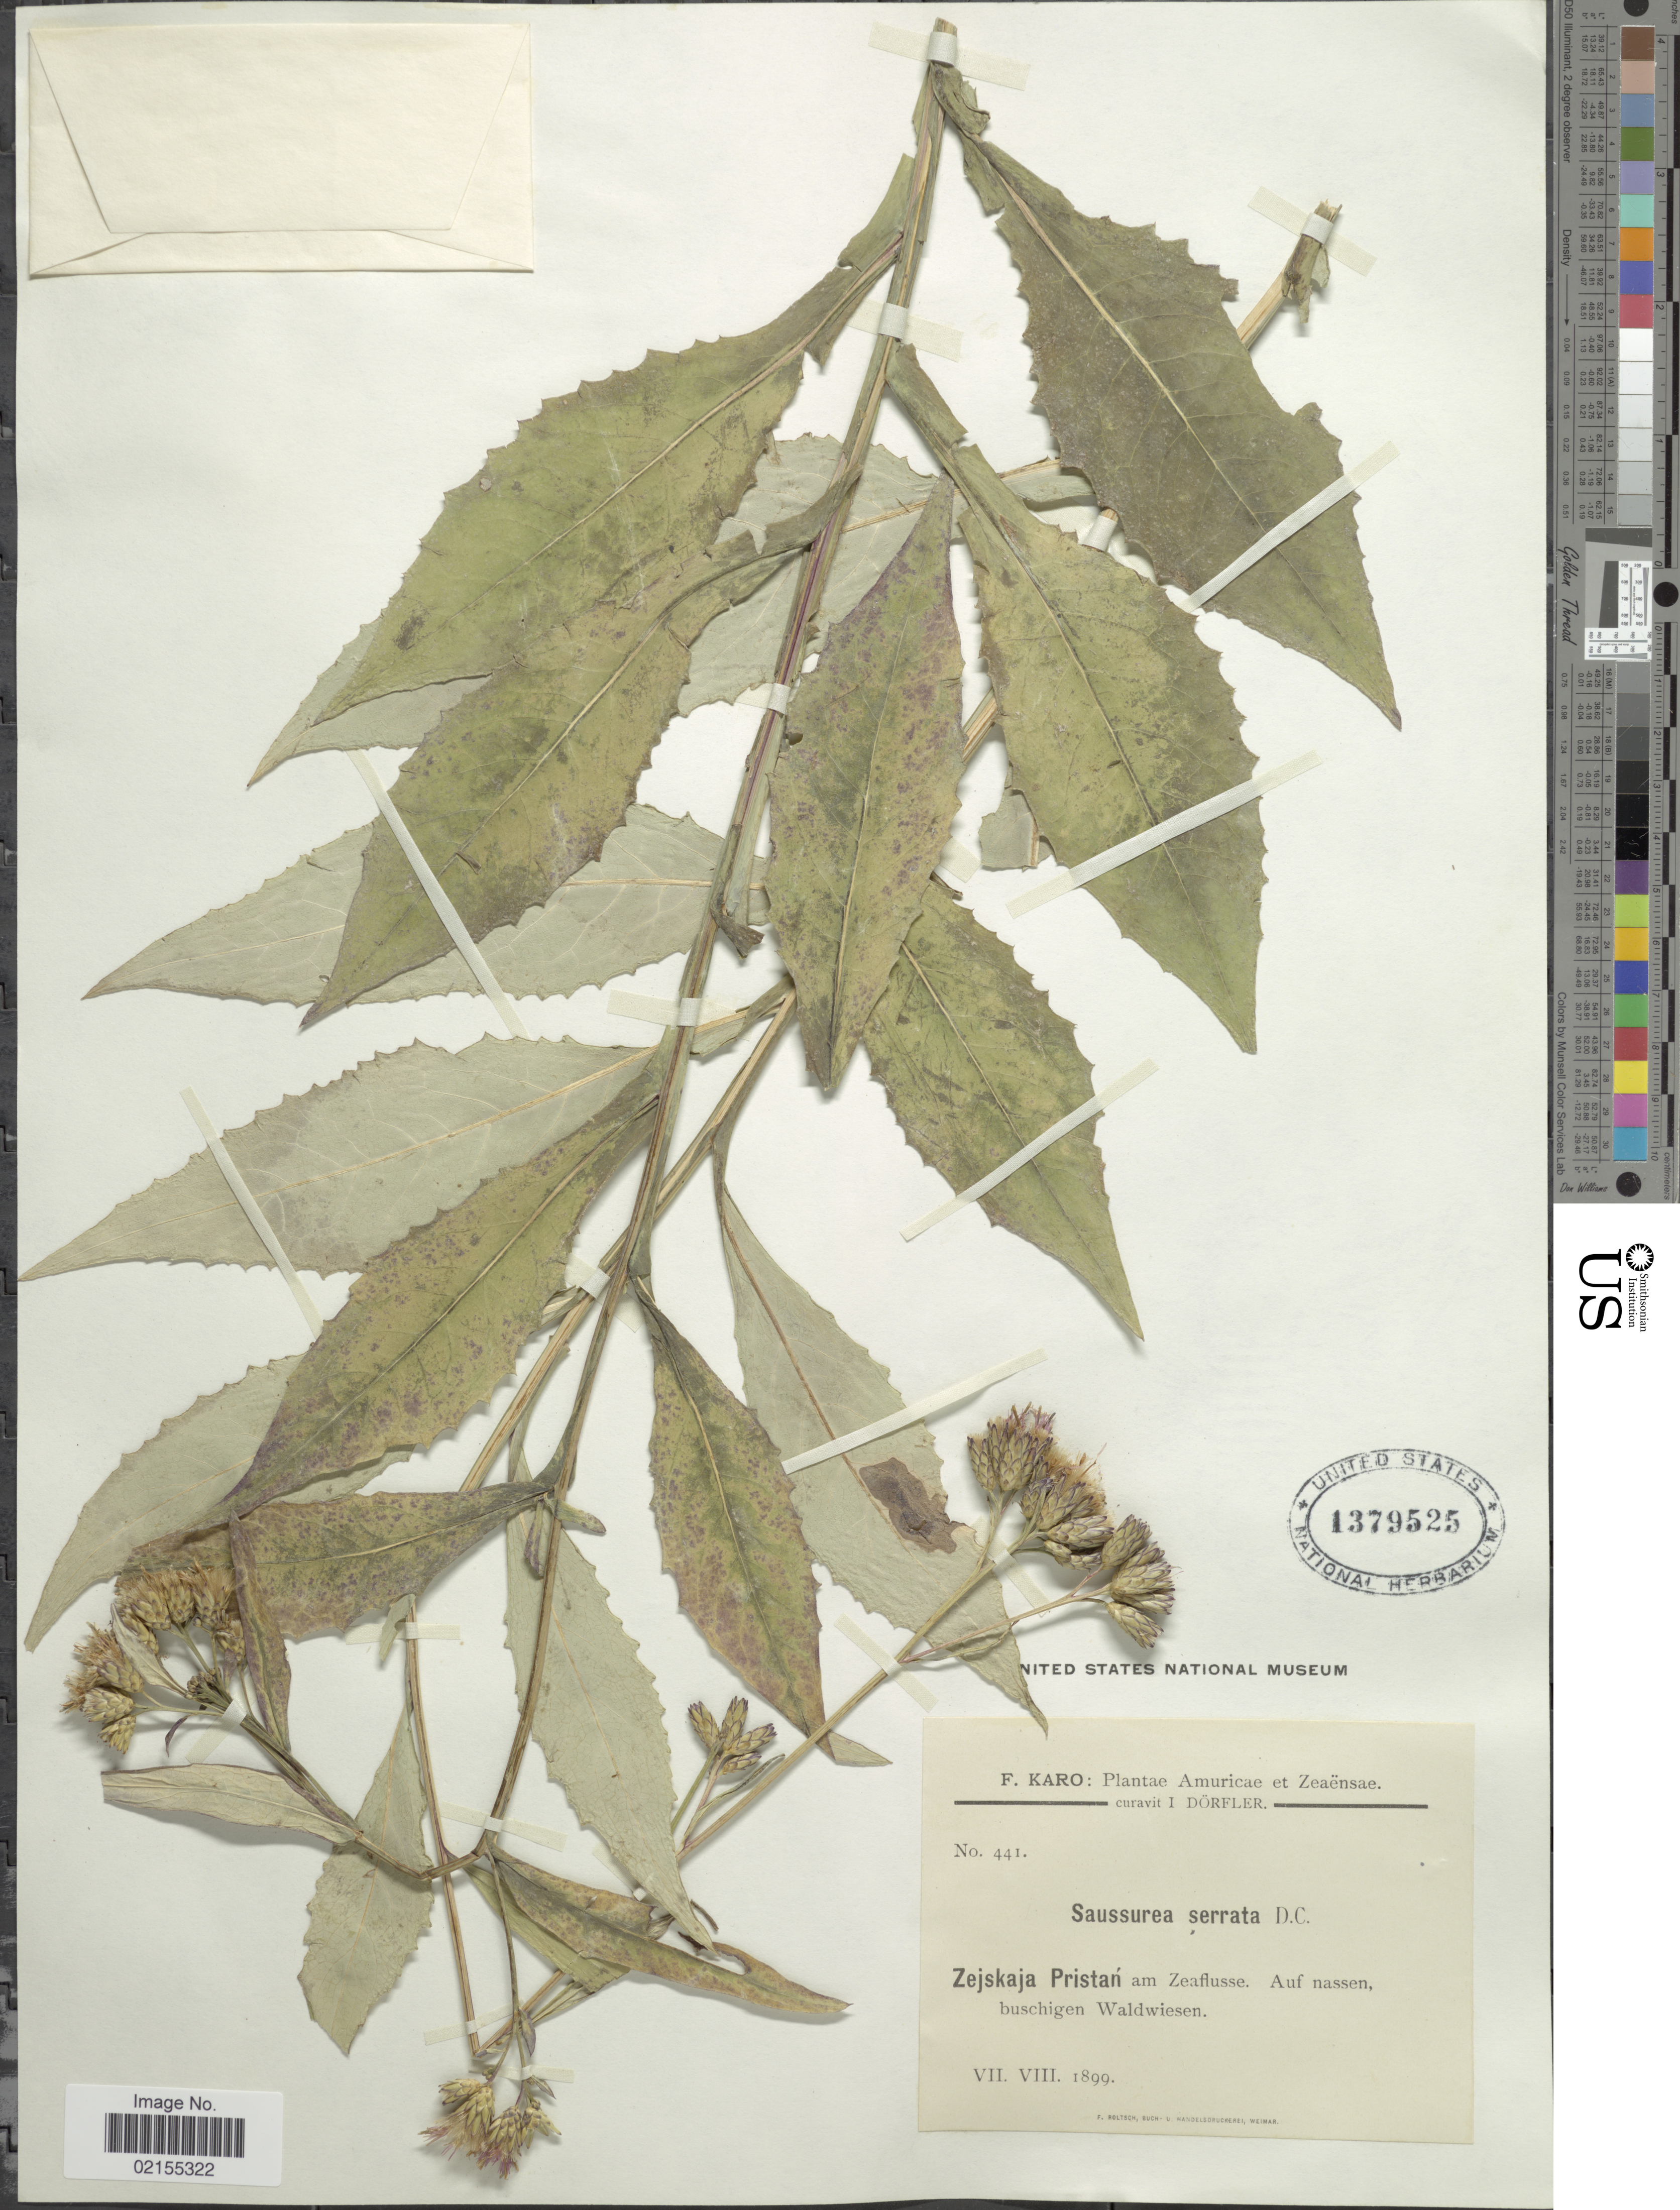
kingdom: Plantae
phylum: Tracheophyta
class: Magnoliopsida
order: Asterales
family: Asteraceae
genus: Saussurea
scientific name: Saussurea parviflora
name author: (Poir.) DC.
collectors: F. Karo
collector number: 441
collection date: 1899-07/1899-08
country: Russian Federation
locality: Zejskaja Pristan: am Zeaflusse, Auf nassen, buschigen Waldwiesen, Amuricae et Zeaensae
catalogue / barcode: US 1379525